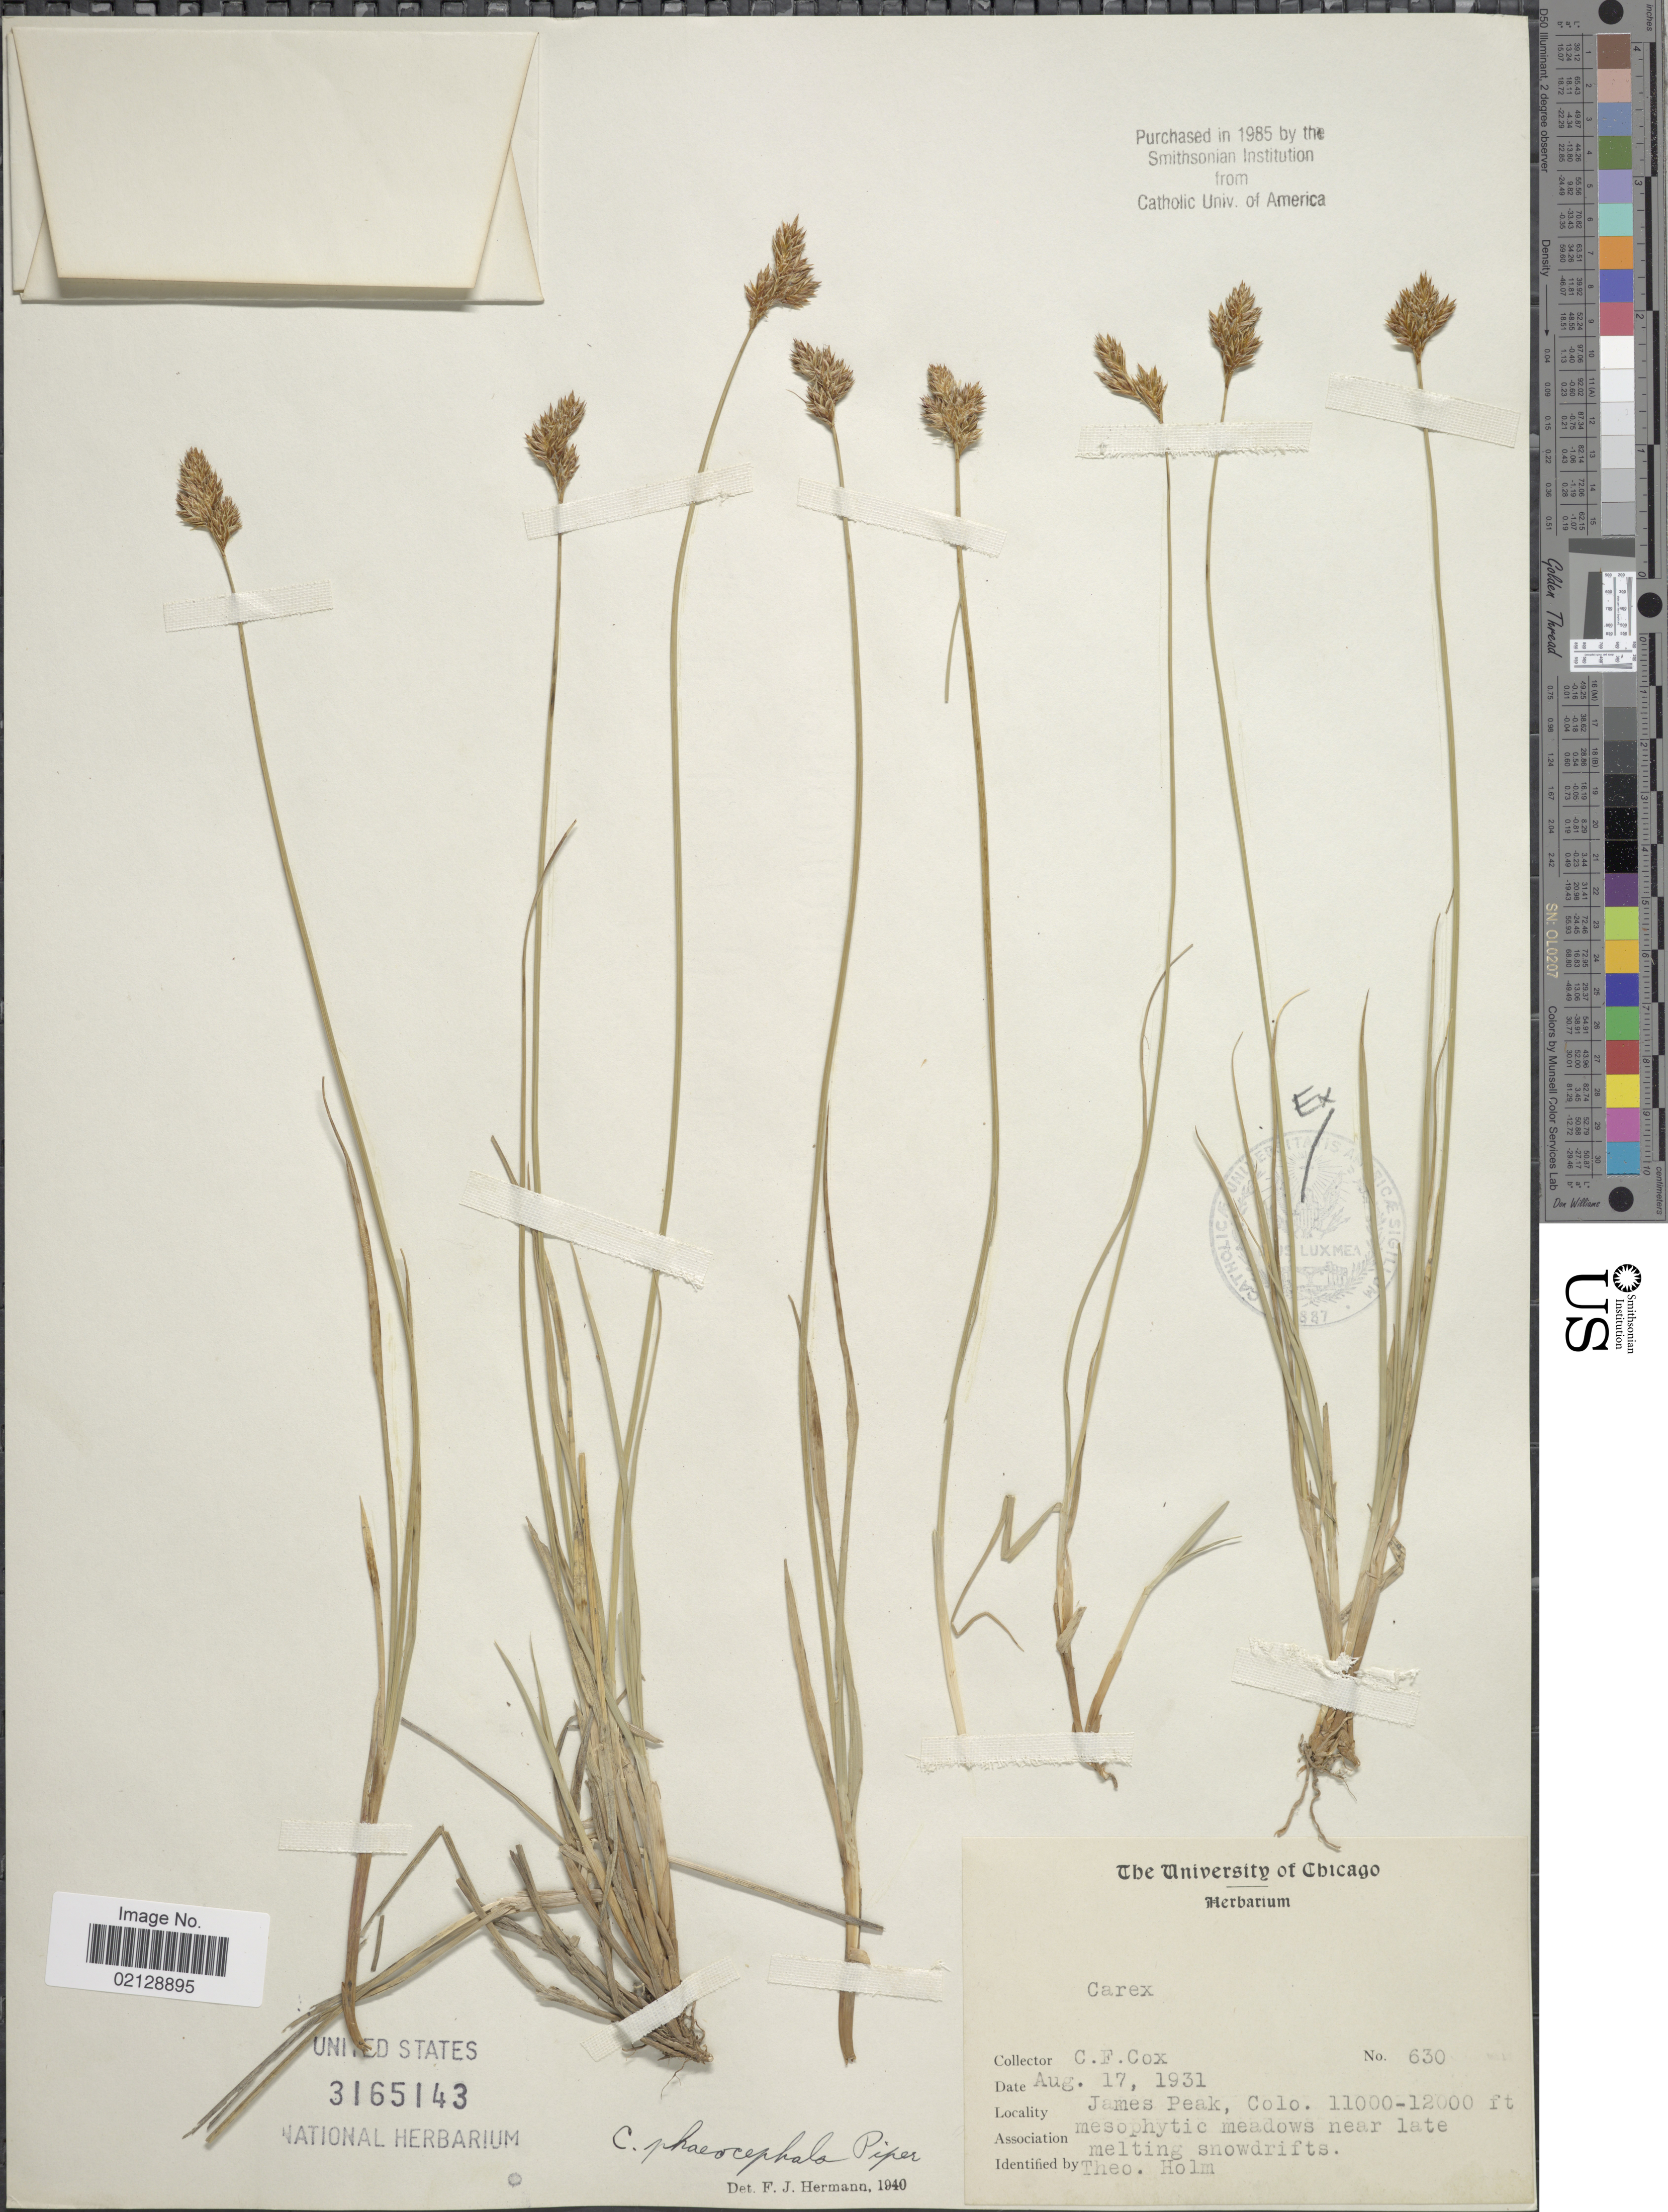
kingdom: Plantae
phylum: Tracheophyta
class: Liliopsida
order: Poales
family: Cyperaceae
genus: Carex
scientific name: Carex phaeocephala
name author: Piper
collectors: C. Cox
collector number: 630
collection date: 1931-08-17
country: United States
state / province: Colorado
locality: James Peak, Colo.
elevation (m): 3353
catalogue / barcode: US 3165143